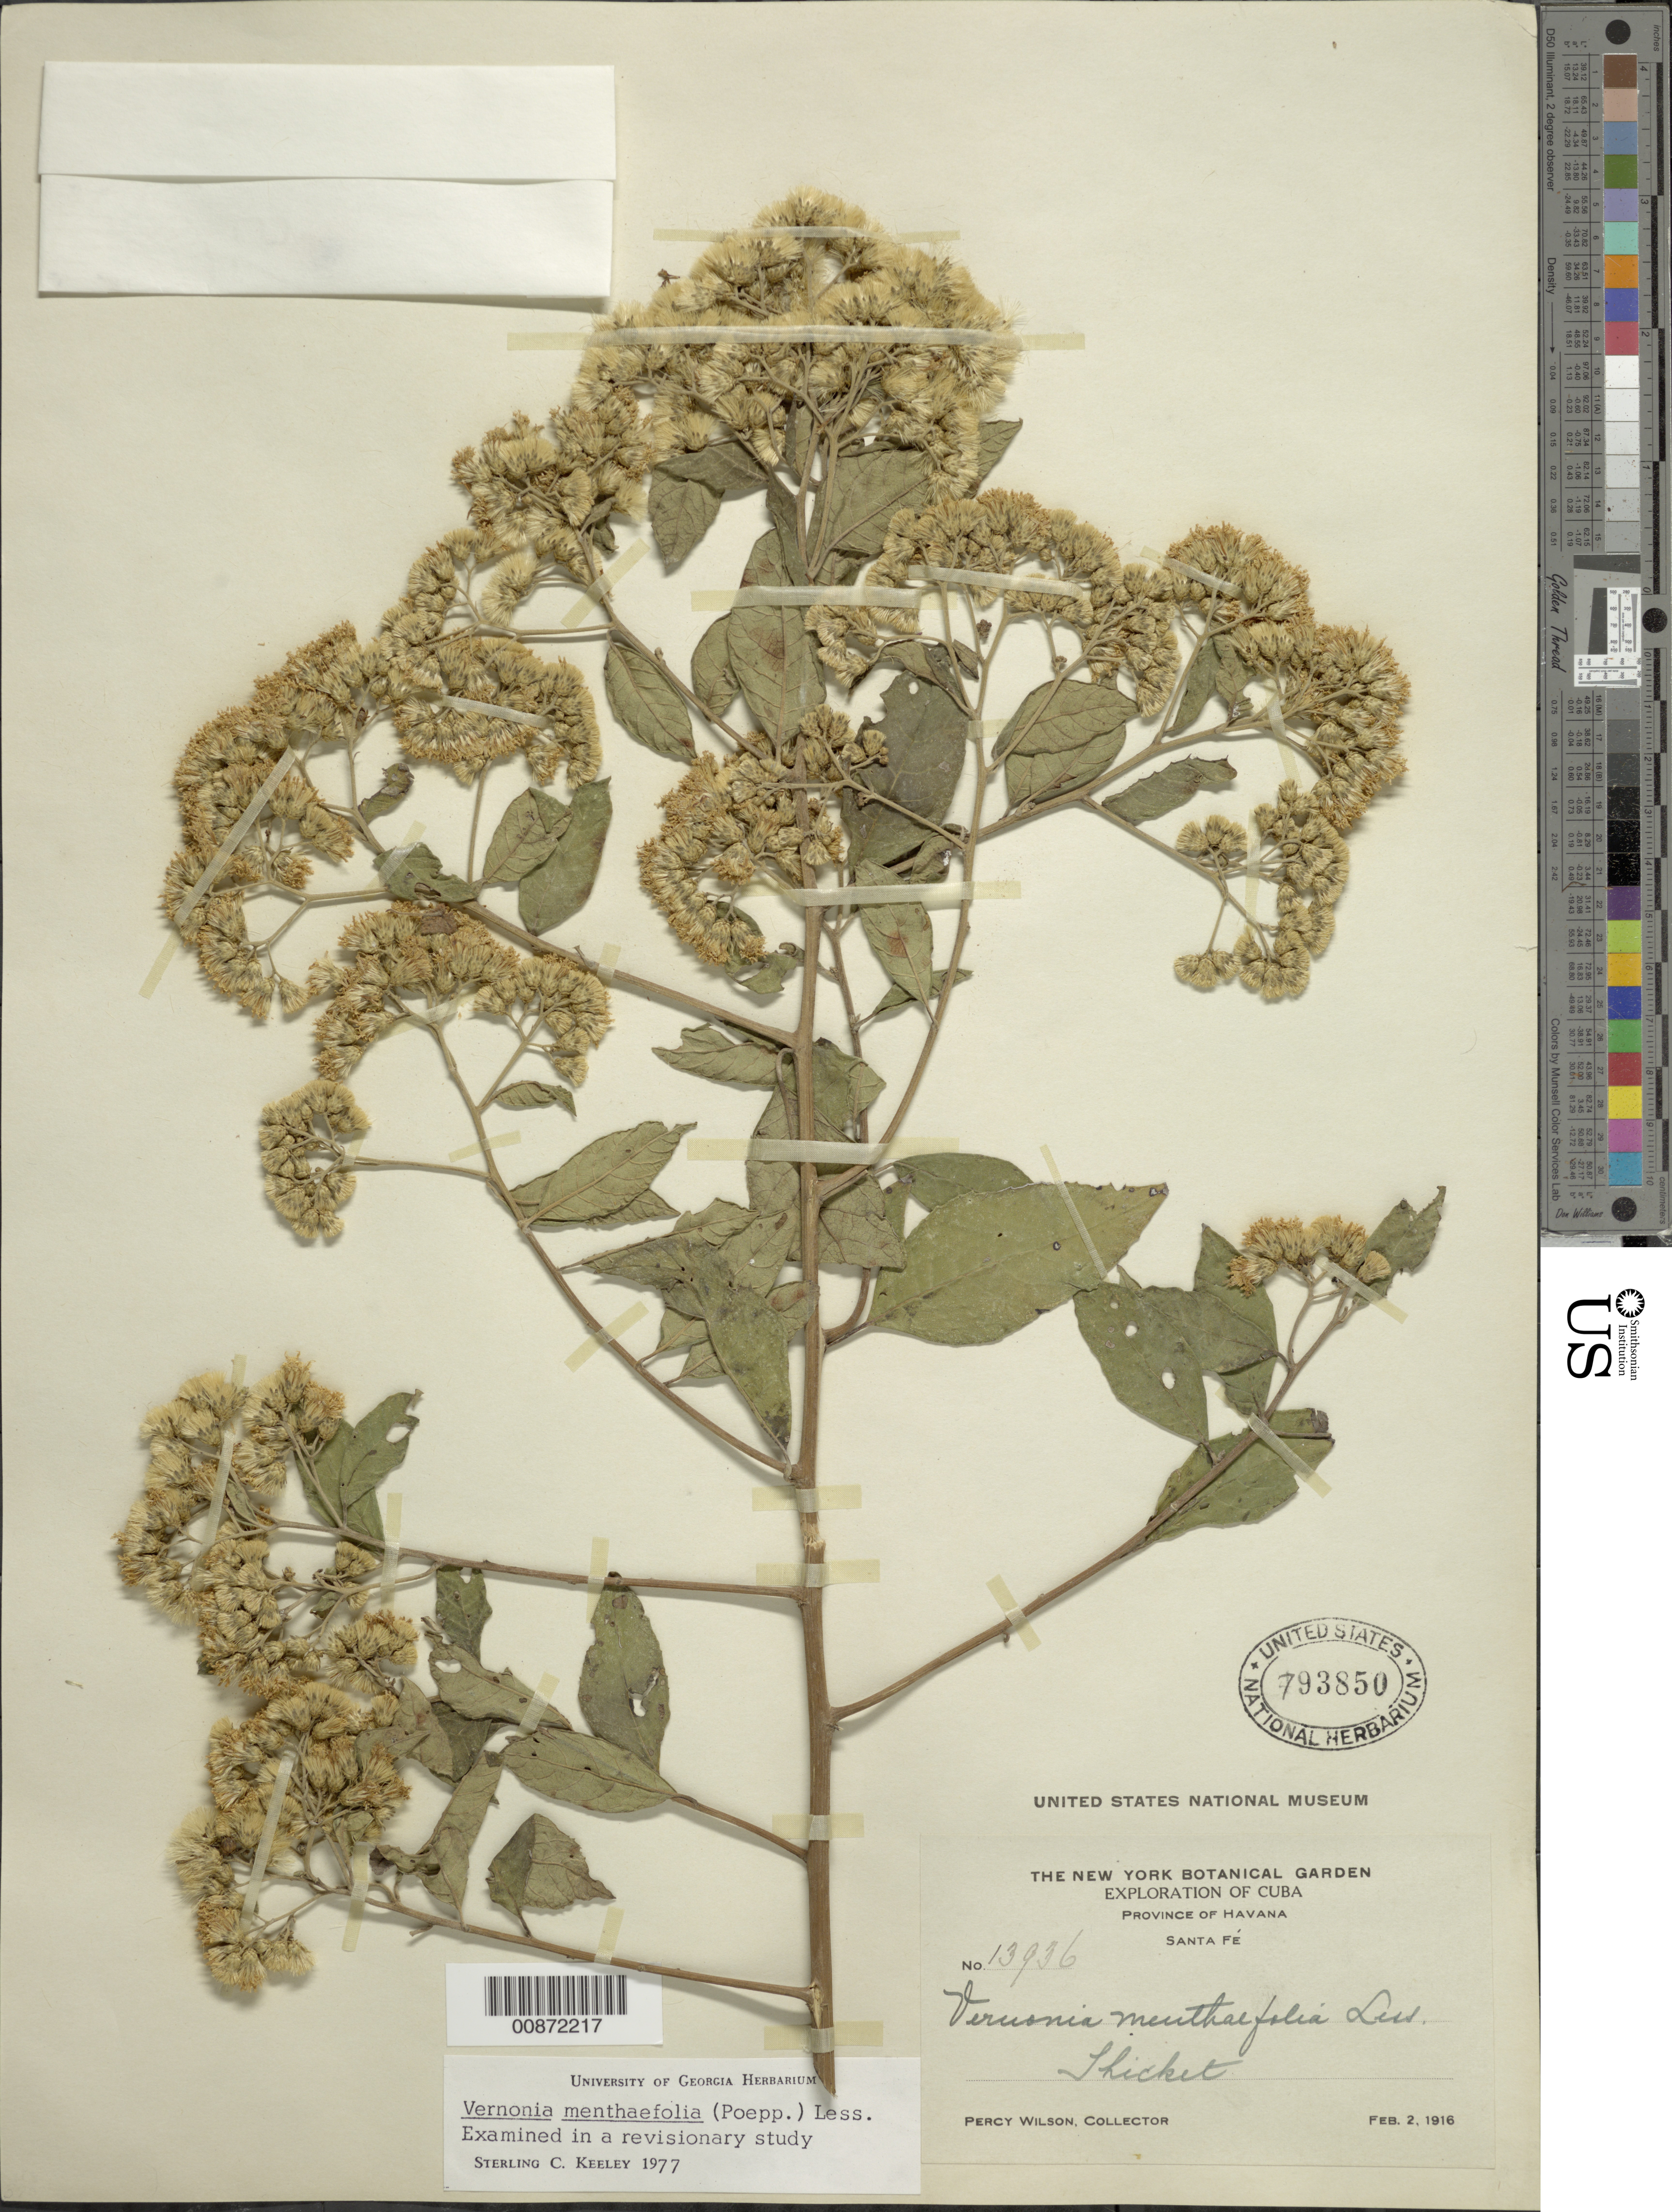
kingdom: Plantae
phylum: Tracheophyta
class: Magnoliopsida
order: Asterales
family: Asteraceae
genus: Vernonanthura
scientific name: Vernonanthura menthifolia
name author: (Poepp. ex Spreng.) H. Rob.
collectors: P. Wilson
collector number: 13936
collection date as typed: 02 Feb 1916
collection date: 1916-02-02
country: Cuba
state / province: La Habana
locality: Santa Fé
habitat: Thicket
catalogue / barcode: US 793850